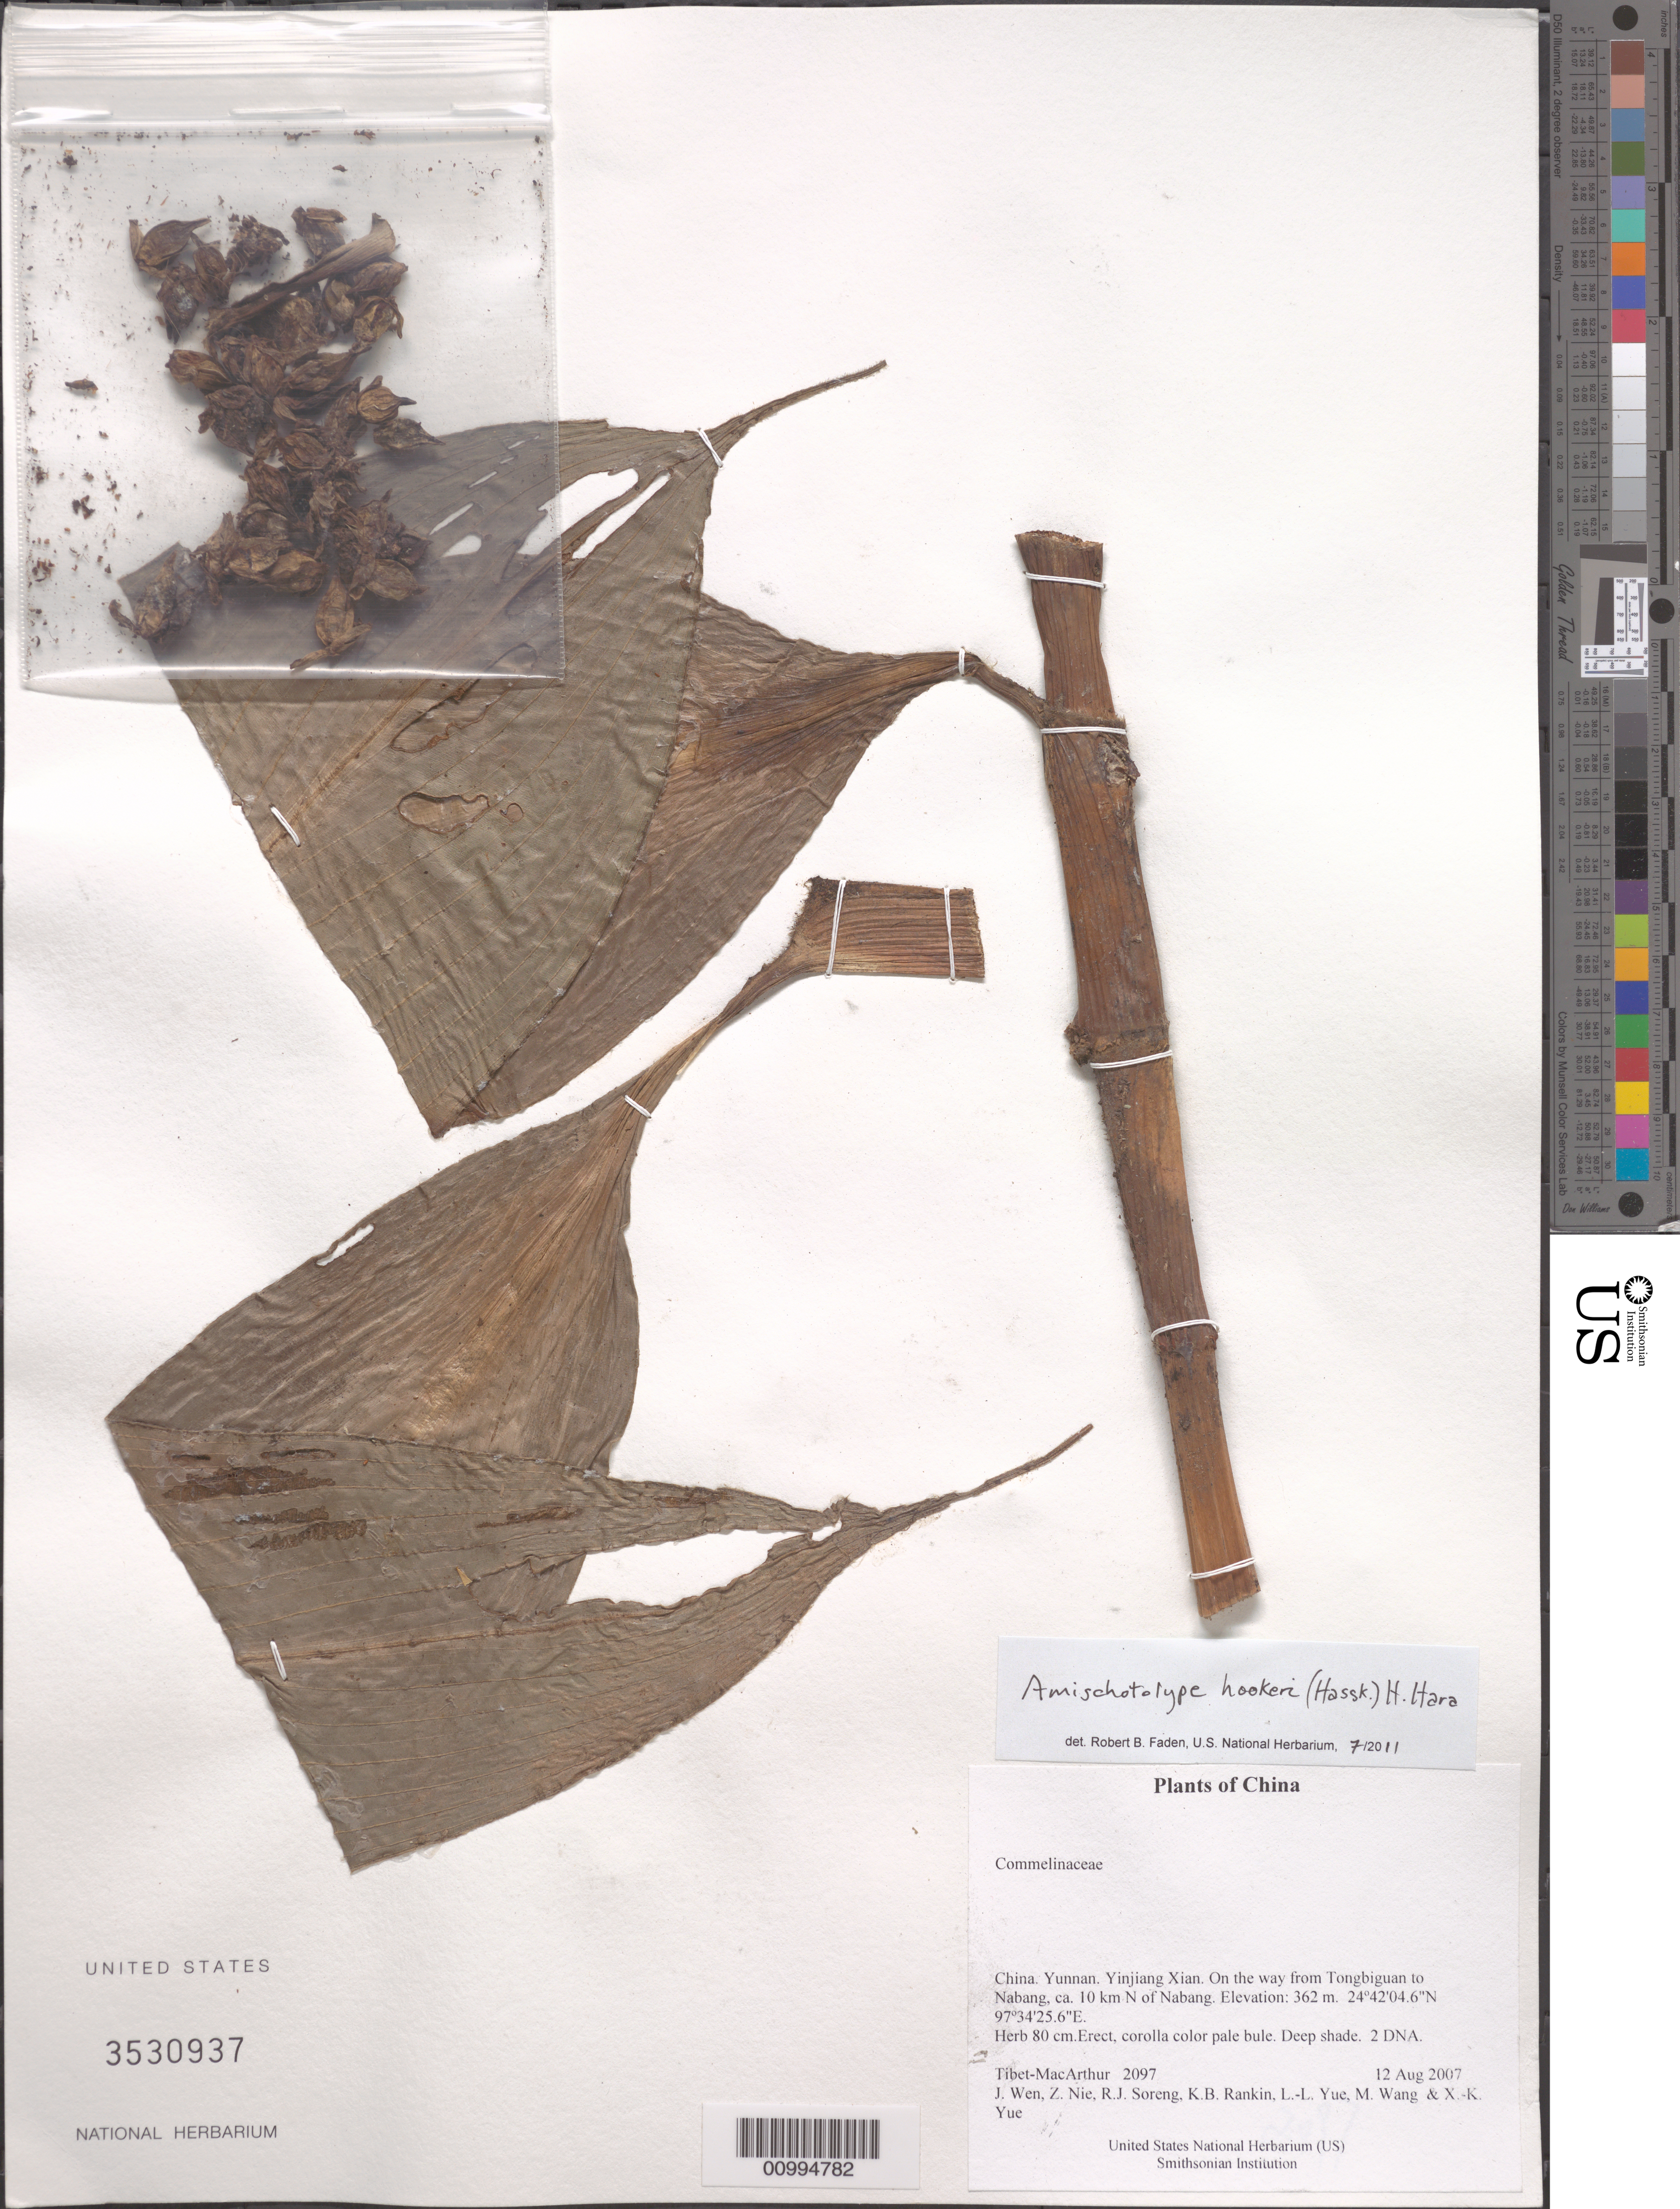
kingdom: Plantae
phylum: Tracheophyta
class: Liliopsida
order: Commelinales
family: Commelinaceae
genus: Amischotolype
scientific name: Amischotolype hookeri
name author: (Hassk.) H. Hara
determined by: Faden, Robert B., (US), Smithsonian Institution - National Museum of Natural History (UNITED STATES)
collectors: Tibet-MacArthur, J. Wen, Z. Nie, R. J. Soreng, K. Rankin, L. Yue, M. Wang & X. Yue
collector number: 2097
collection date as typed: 12 Aug 2007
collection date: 2007-08-12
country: China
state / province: Yunnan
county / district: Yinjiang Xian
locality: On the way from Tongbiguan to Nabang, ca. 10 km N of Nabang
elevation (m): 362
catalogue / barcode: US 3530937